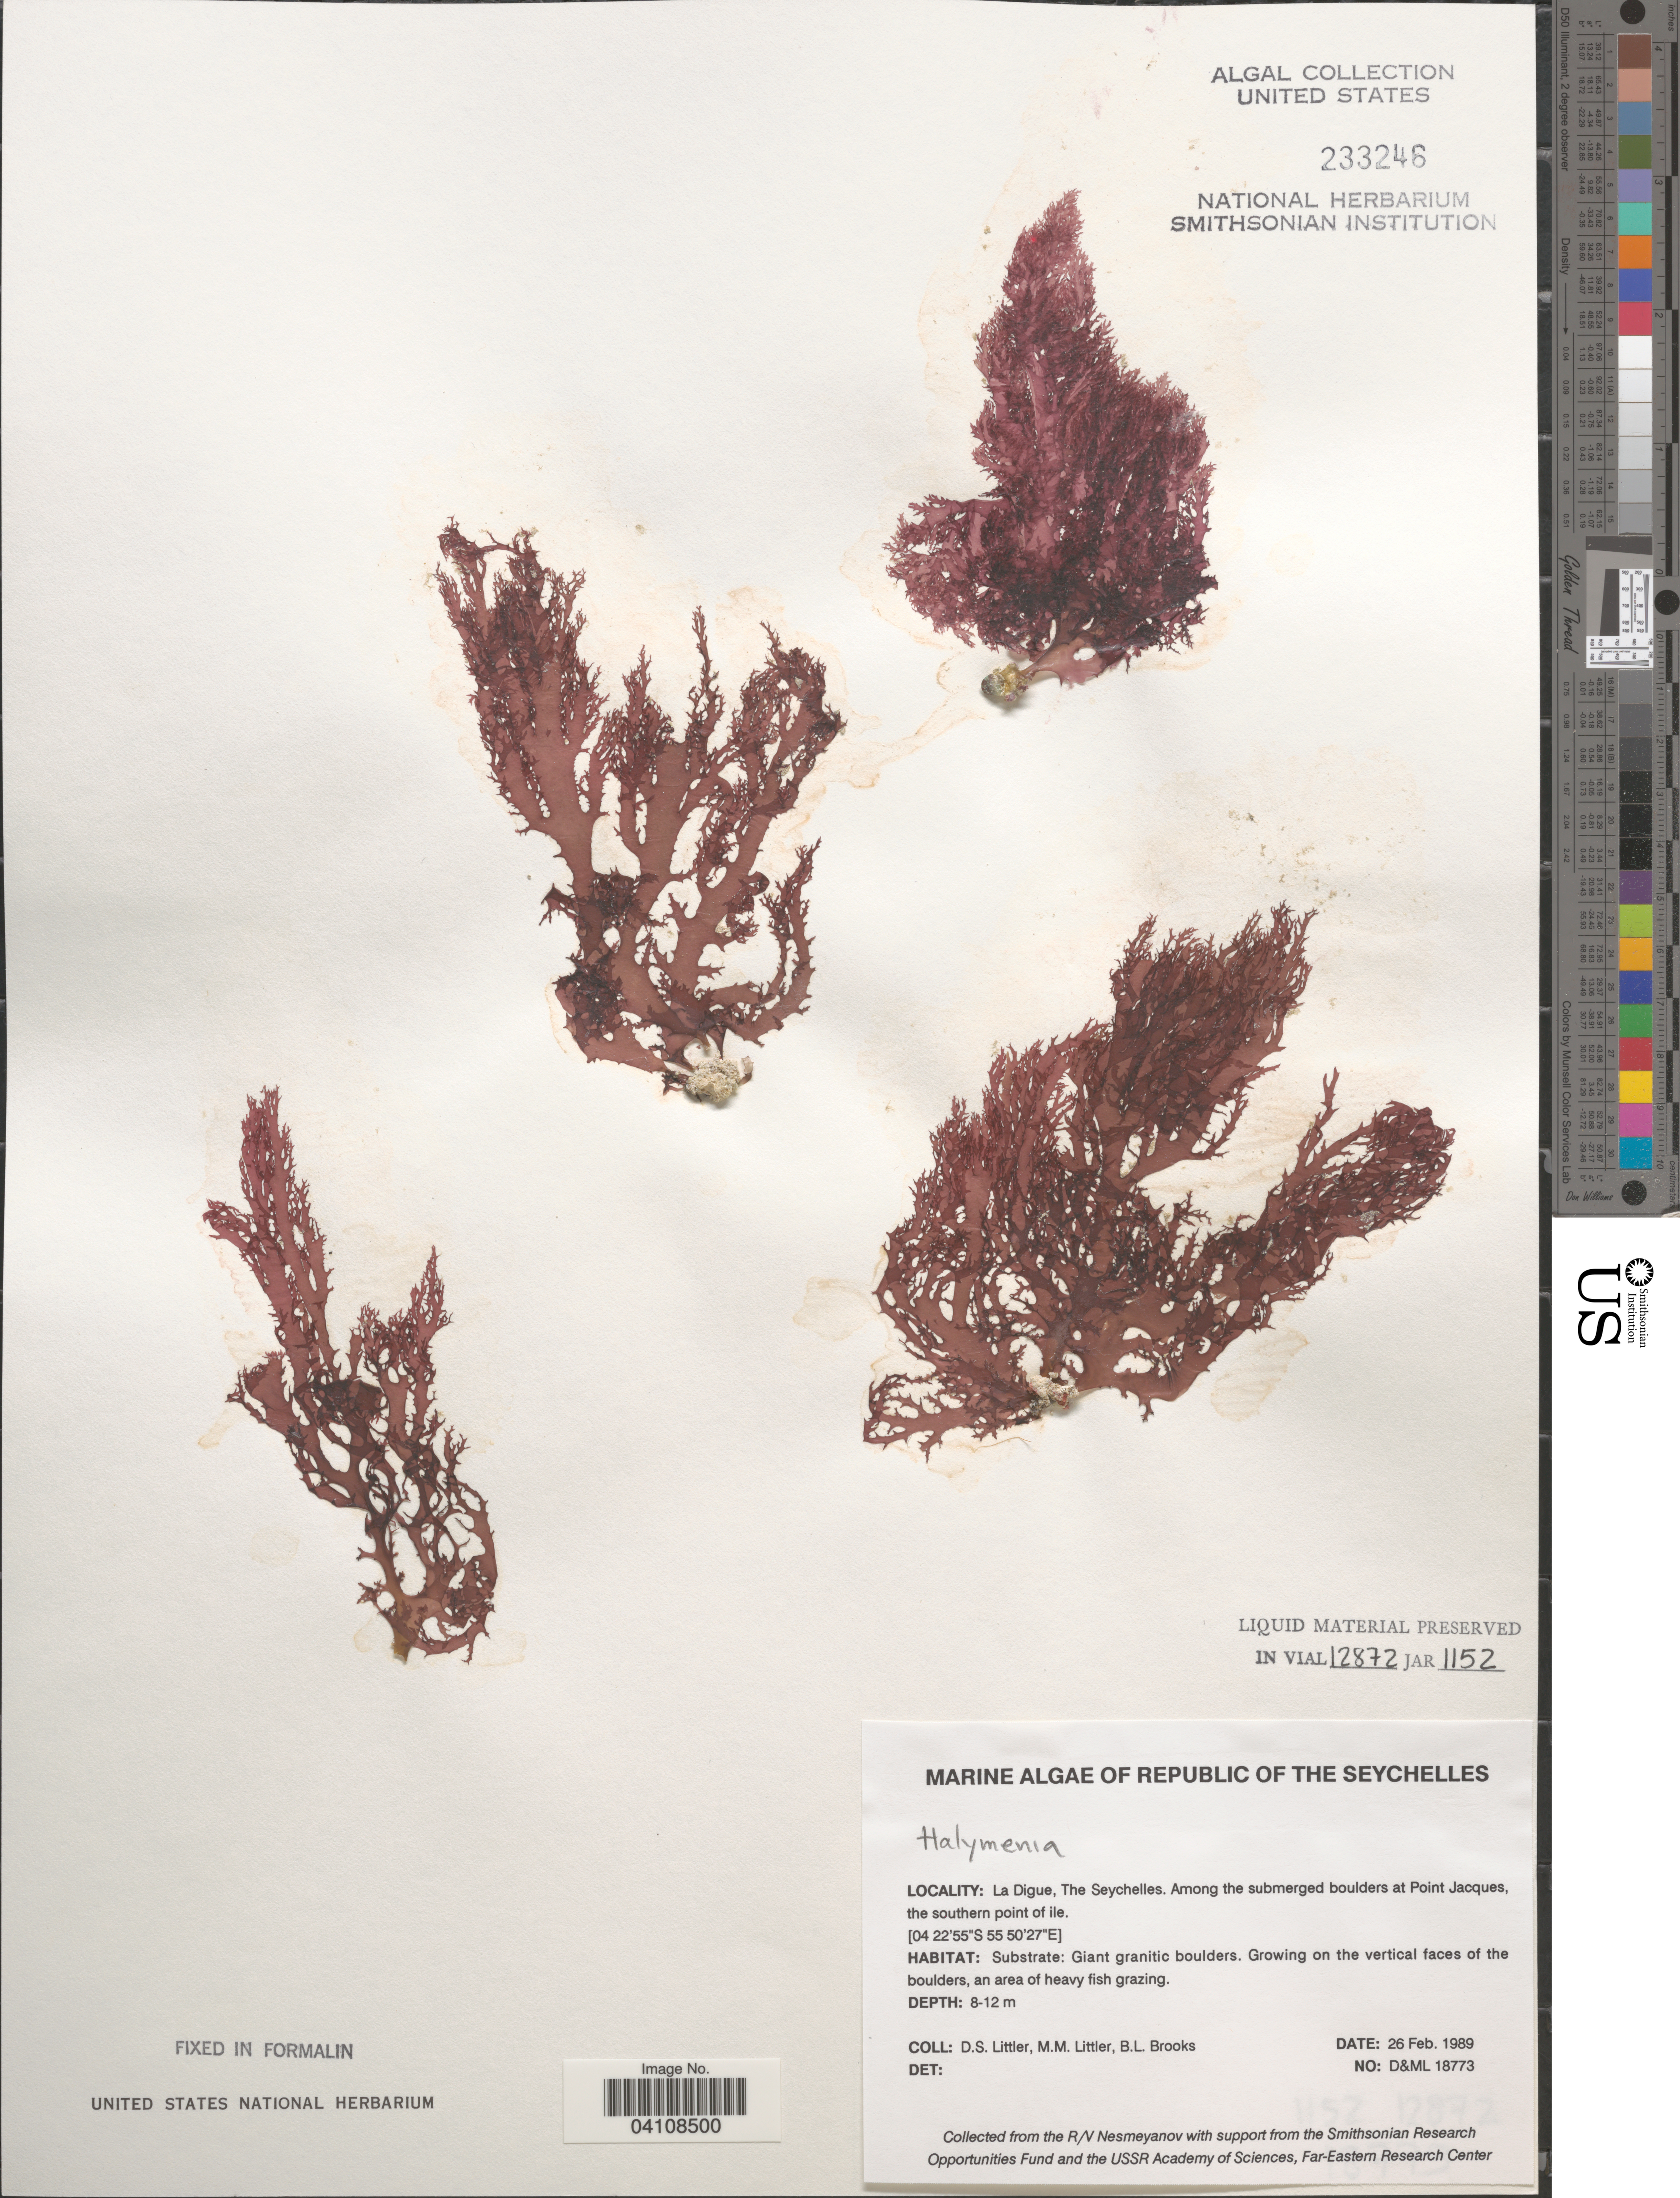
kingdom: Plantae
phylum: Rhodophyta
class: Florideophyceae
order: Halymeniales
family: Halymeniaceae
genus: Halymenia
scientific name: Halymenia sp.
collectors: D. S. Littler & B. Brooks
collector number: D&ML18773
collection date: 1989-02-26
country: Seychelles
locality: Republic of The Seychelles. La Digue. Among the submerged boulders at Point Jacques, the southern point of ile.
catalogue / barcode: US 233246